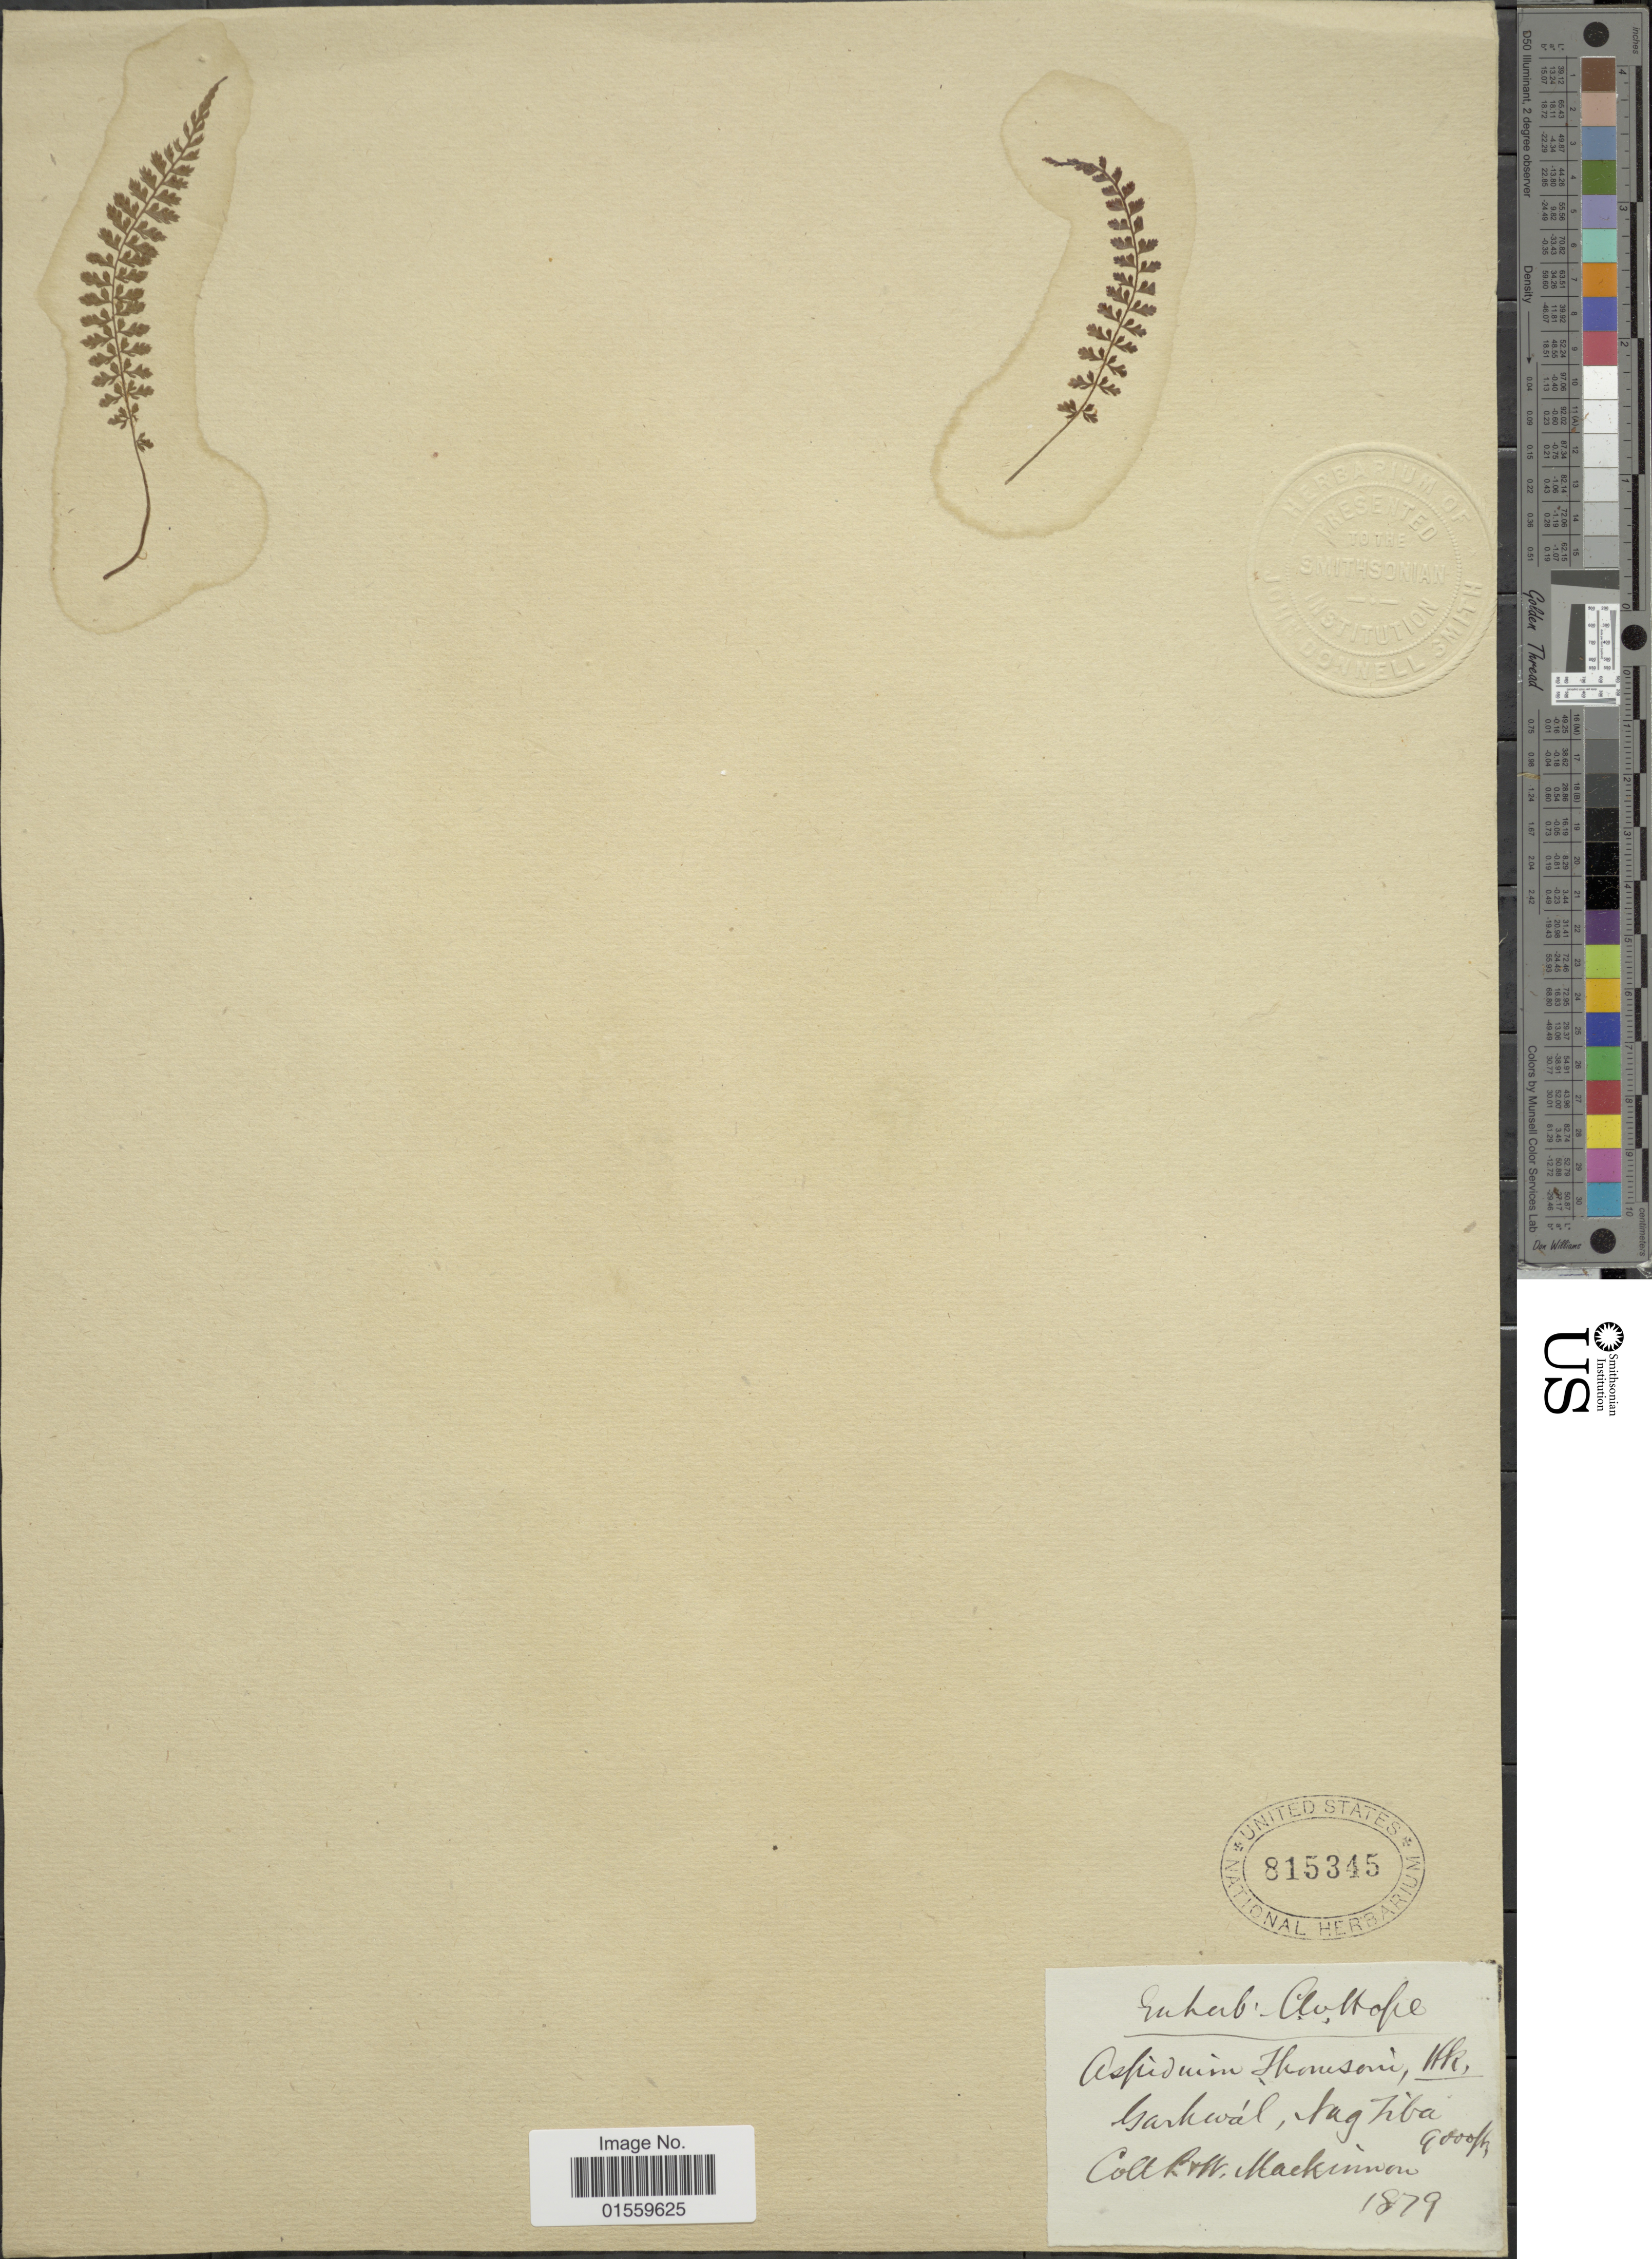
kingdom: Plantae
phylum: Tracheophyta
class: Polypodiopsida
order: Polypodiales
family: Dryopteridaceae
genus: Polystichum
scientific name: Polystichum thomsonii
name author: (Hook. f.) Bedd.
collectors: P. Mackinnon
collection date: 1879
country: India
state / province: Uttarakhand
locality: Garkwal, Hakziba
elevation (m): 2743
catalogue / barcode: US 815345